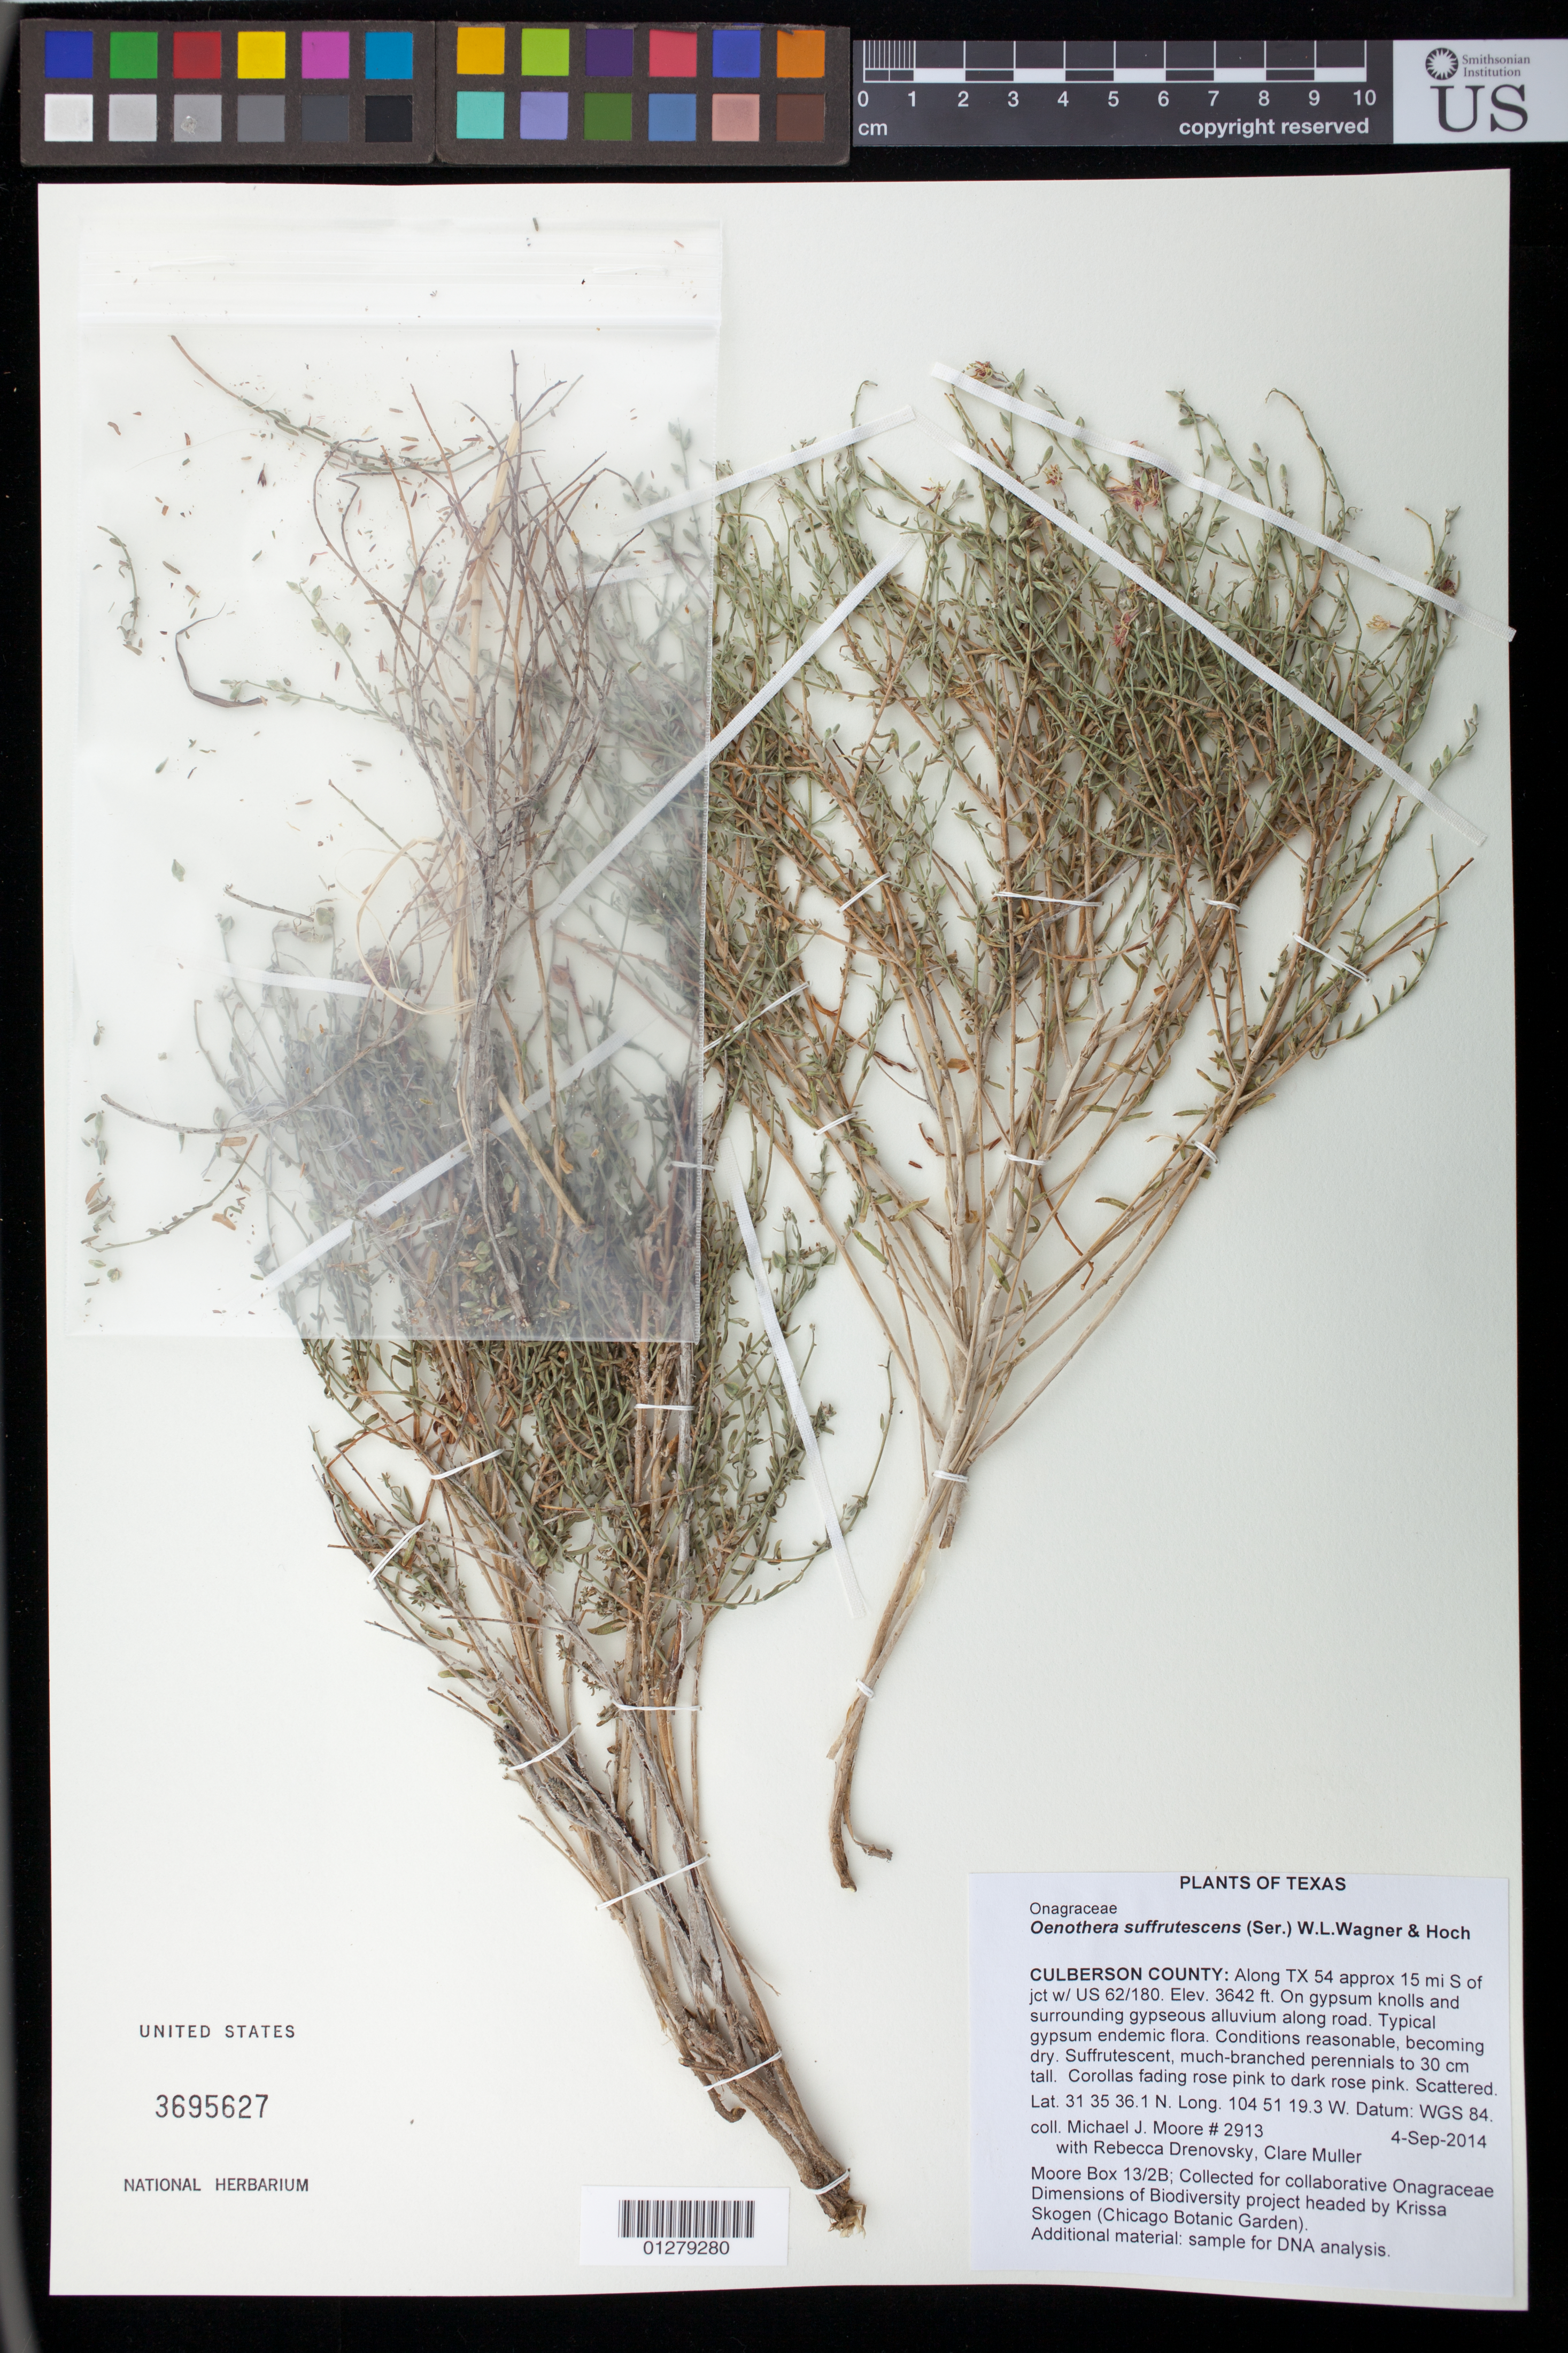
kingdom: Plantae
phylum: Tracheophyta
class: Magnoliopsida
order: Myrtales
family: Onagraceae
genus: Oenothera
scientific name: Oenothera suffrutescens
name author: (Ser.) W.L. Wagner & Hoch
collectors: M. J. Moore, R. Drenovsky & C. Muller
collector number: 2913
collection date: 2014-09-04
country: United States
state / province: Texas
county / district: Culberson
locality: Along TX 54 approx 15 mi S of jct w/ US 62/180.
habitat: On gypsum knolls and surrounding gypseous alluvium along road. Typical gypsum endemic flora. Conditions reasonable, becoming dry.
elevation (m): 1110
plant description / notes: Moore Box 13/2B; Collected for collaborative Onagraceae Dimensions of Biodiversity project headed by Krissa Skogen (Chicago Botanic Garden).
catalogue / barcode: US 3695627